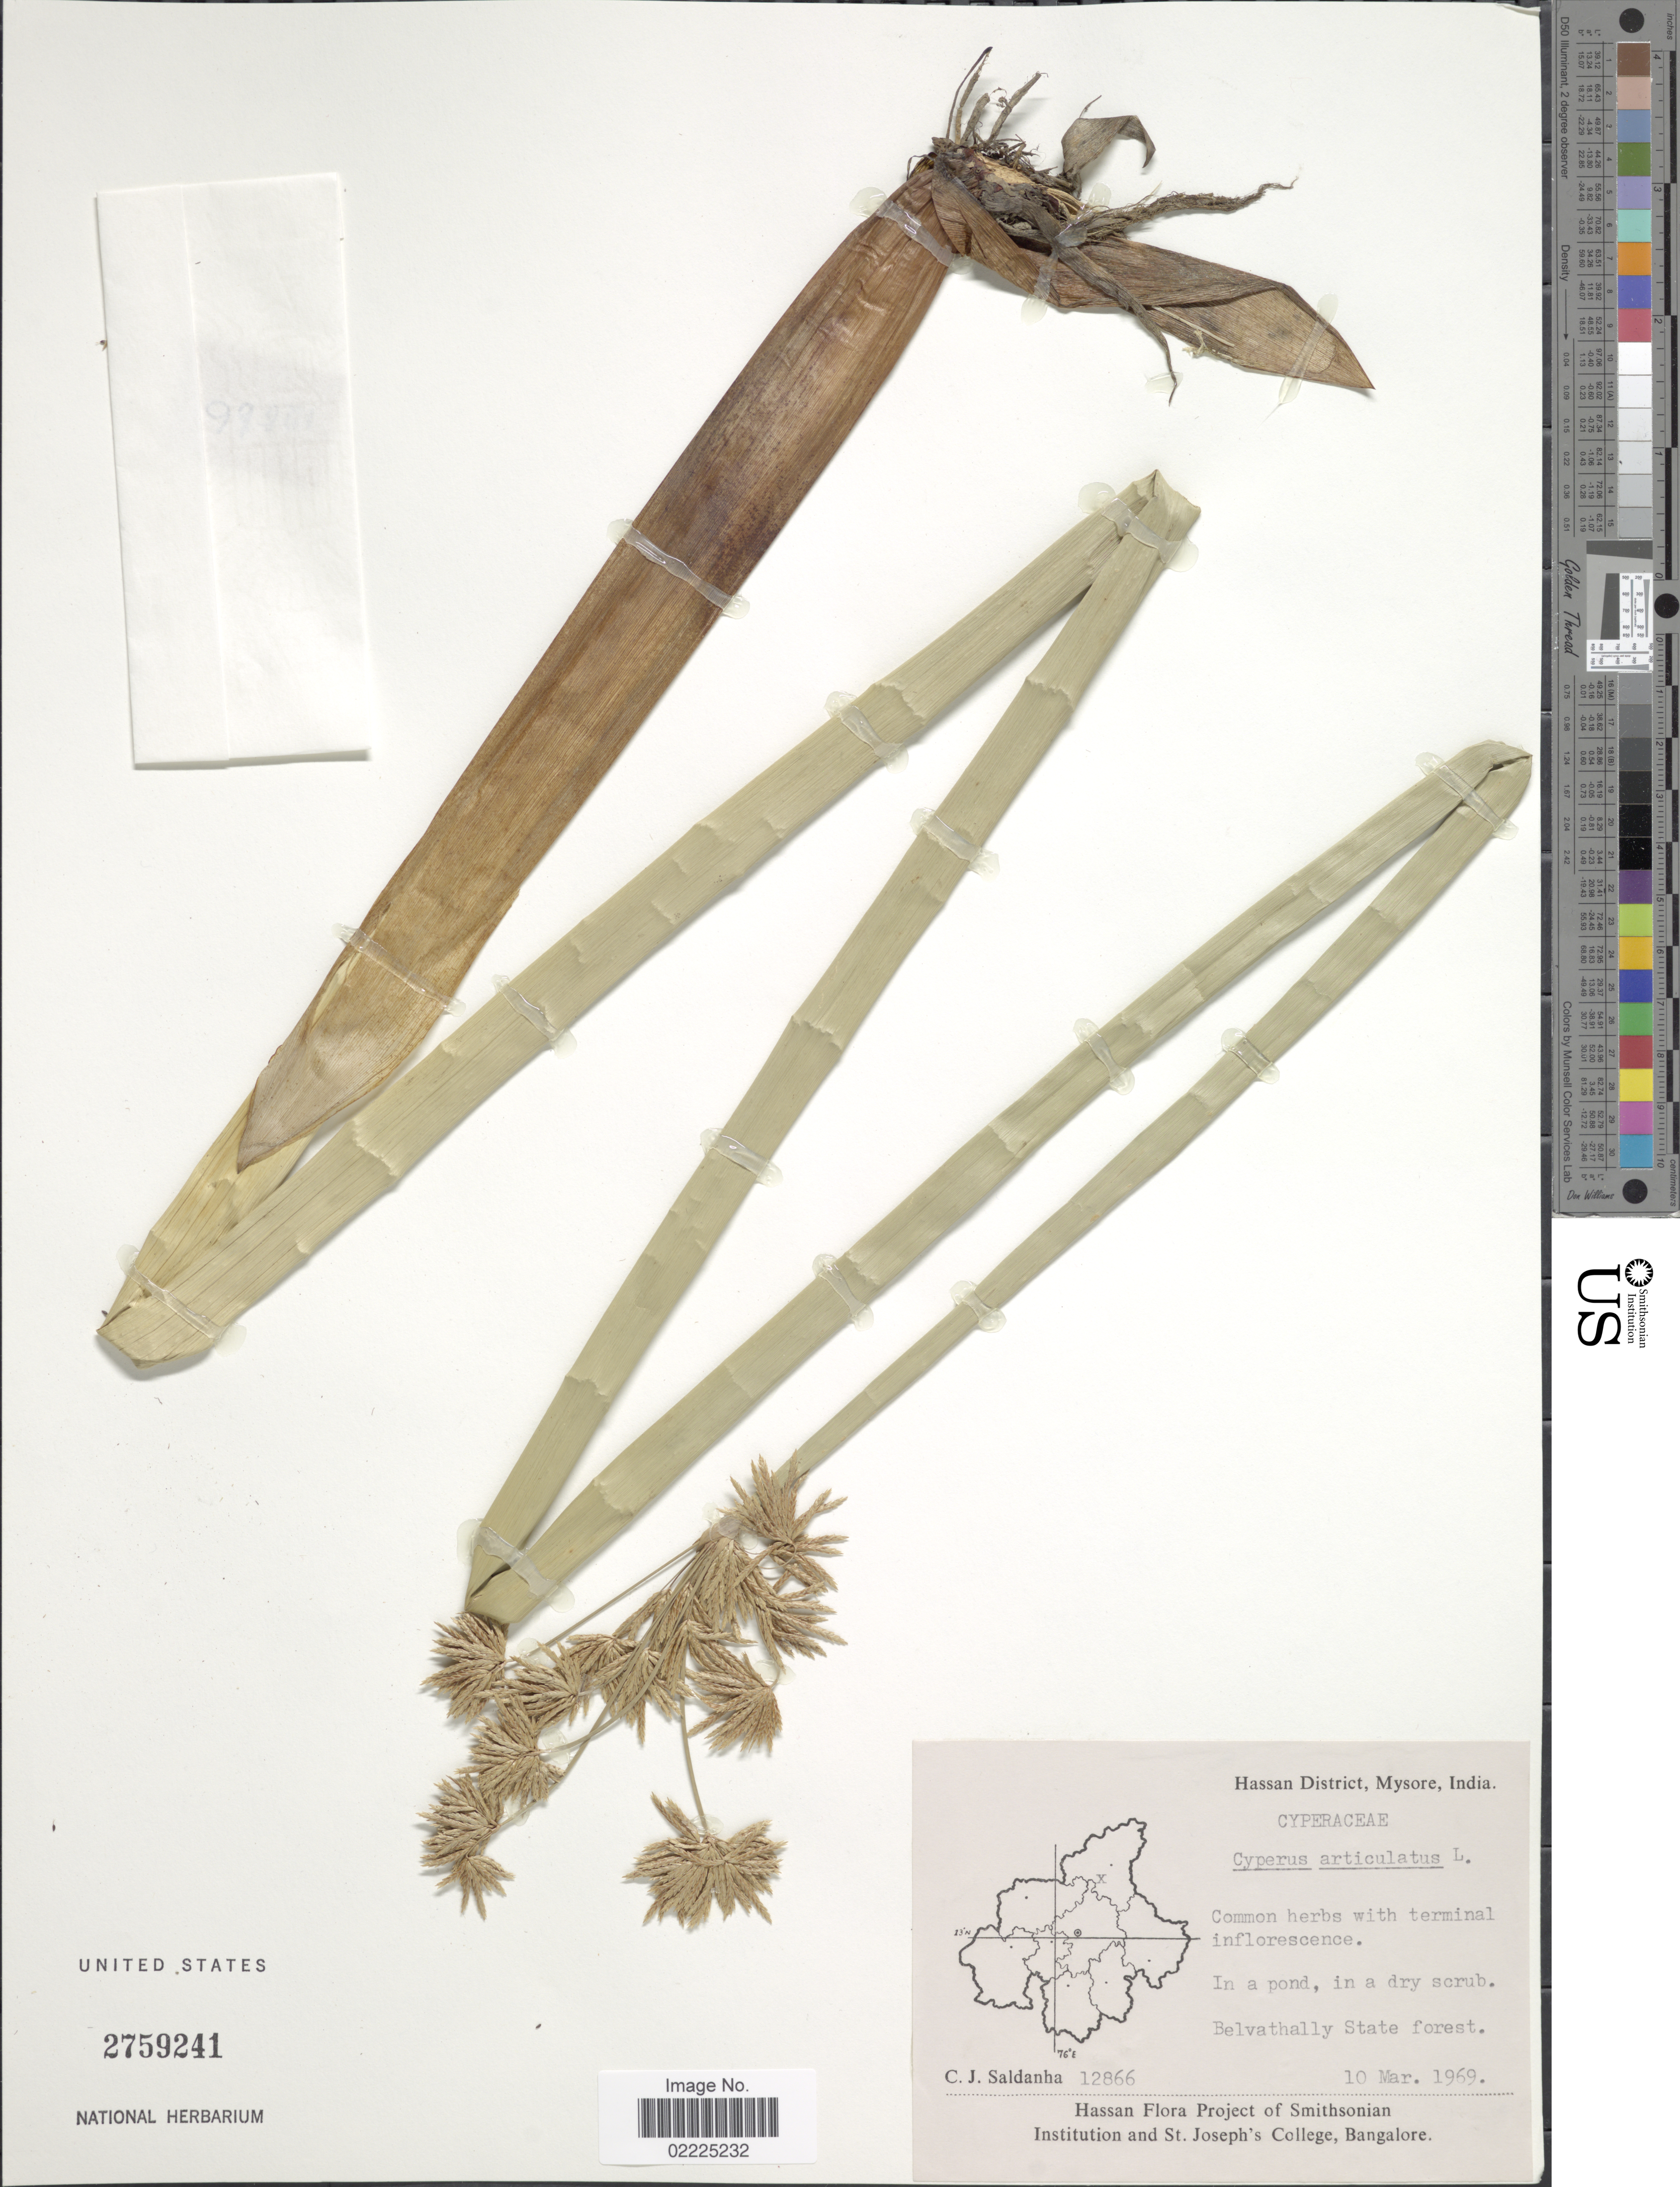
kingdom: Plantae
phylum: Tracheophyta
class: Liliopsida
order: Poales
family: Cyperaceae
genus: Cyperus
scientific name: Cyperus articulatus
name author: L.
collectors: C. J. Saldanha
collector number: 12866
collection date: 1969-03-10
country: India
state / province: Karnataka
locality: Hassan District, Mysore, Belvathally State forest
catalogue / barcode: US 2759241